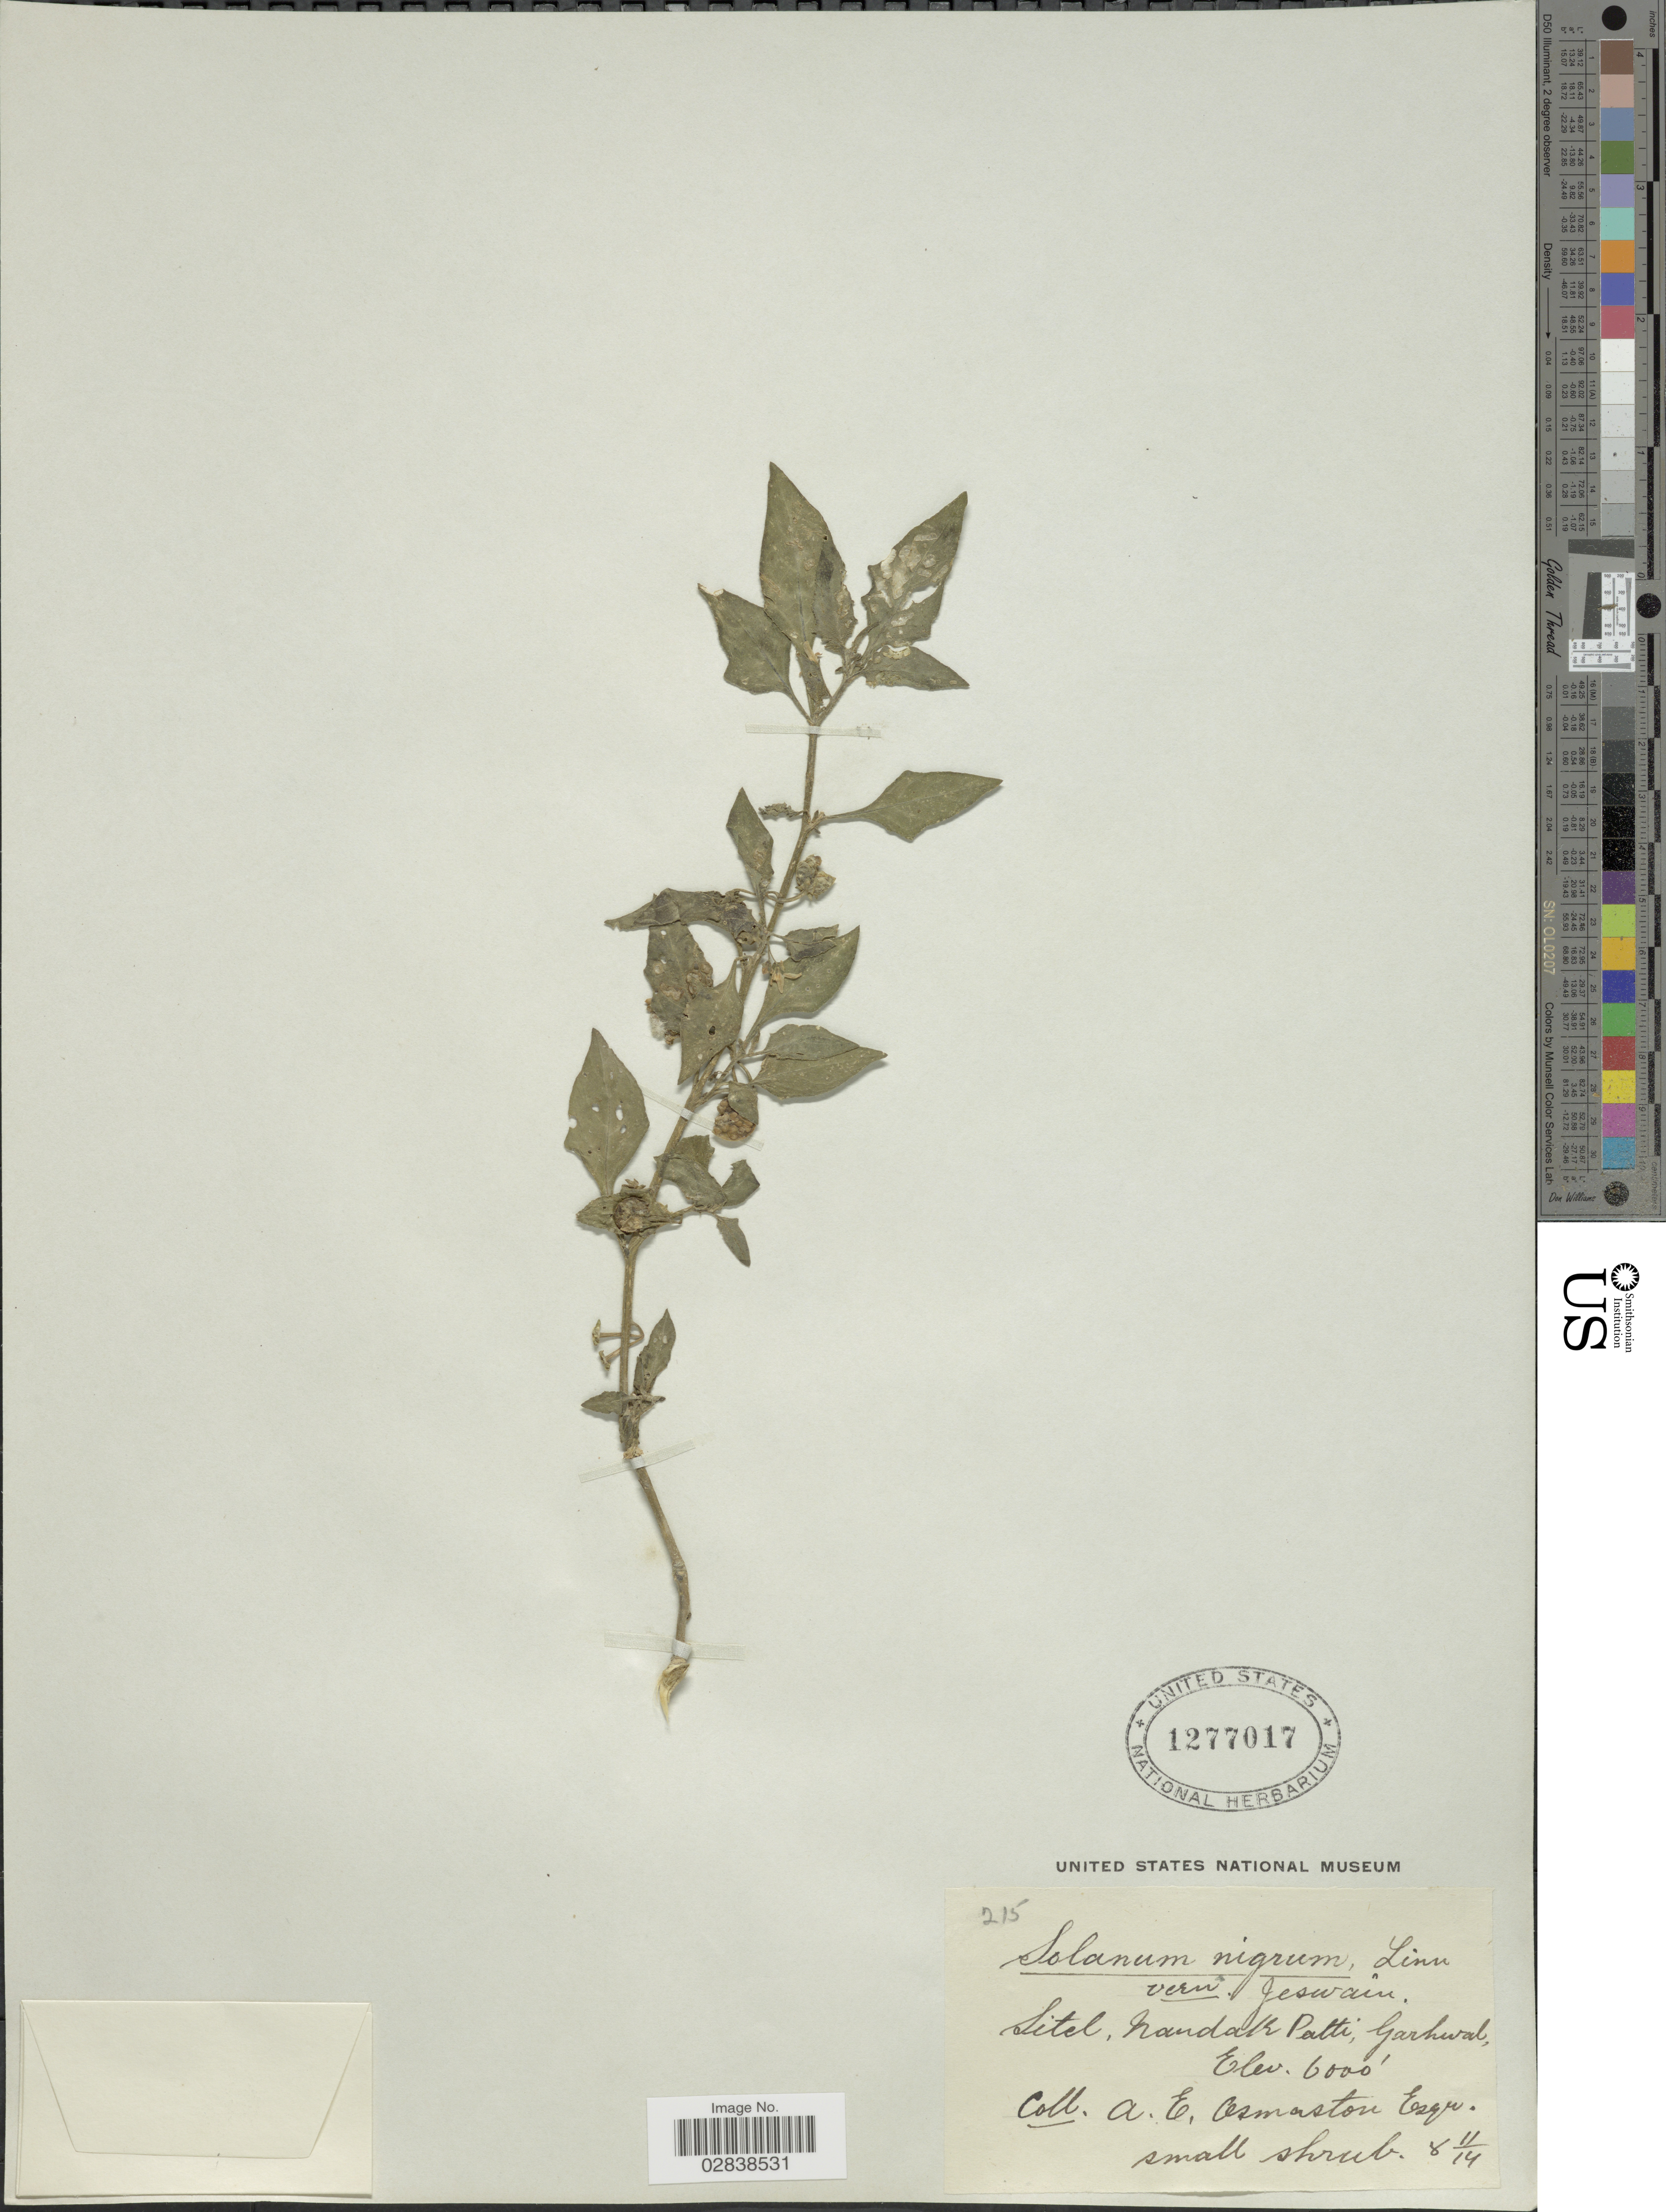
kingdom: Plantae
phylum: Tracheophyta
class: Magnoliopsida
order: Solanales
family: Solanaceae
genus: Solanum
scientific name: Solanum nigrum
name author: L.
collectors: A. Osmaston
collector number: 215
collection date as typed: Transcribed d/m/y: 8/11/14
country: India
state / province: Uttarakhand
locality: Sitel, Nandak Patti, Garhwal.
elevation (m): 1829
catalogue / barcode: US 1277017